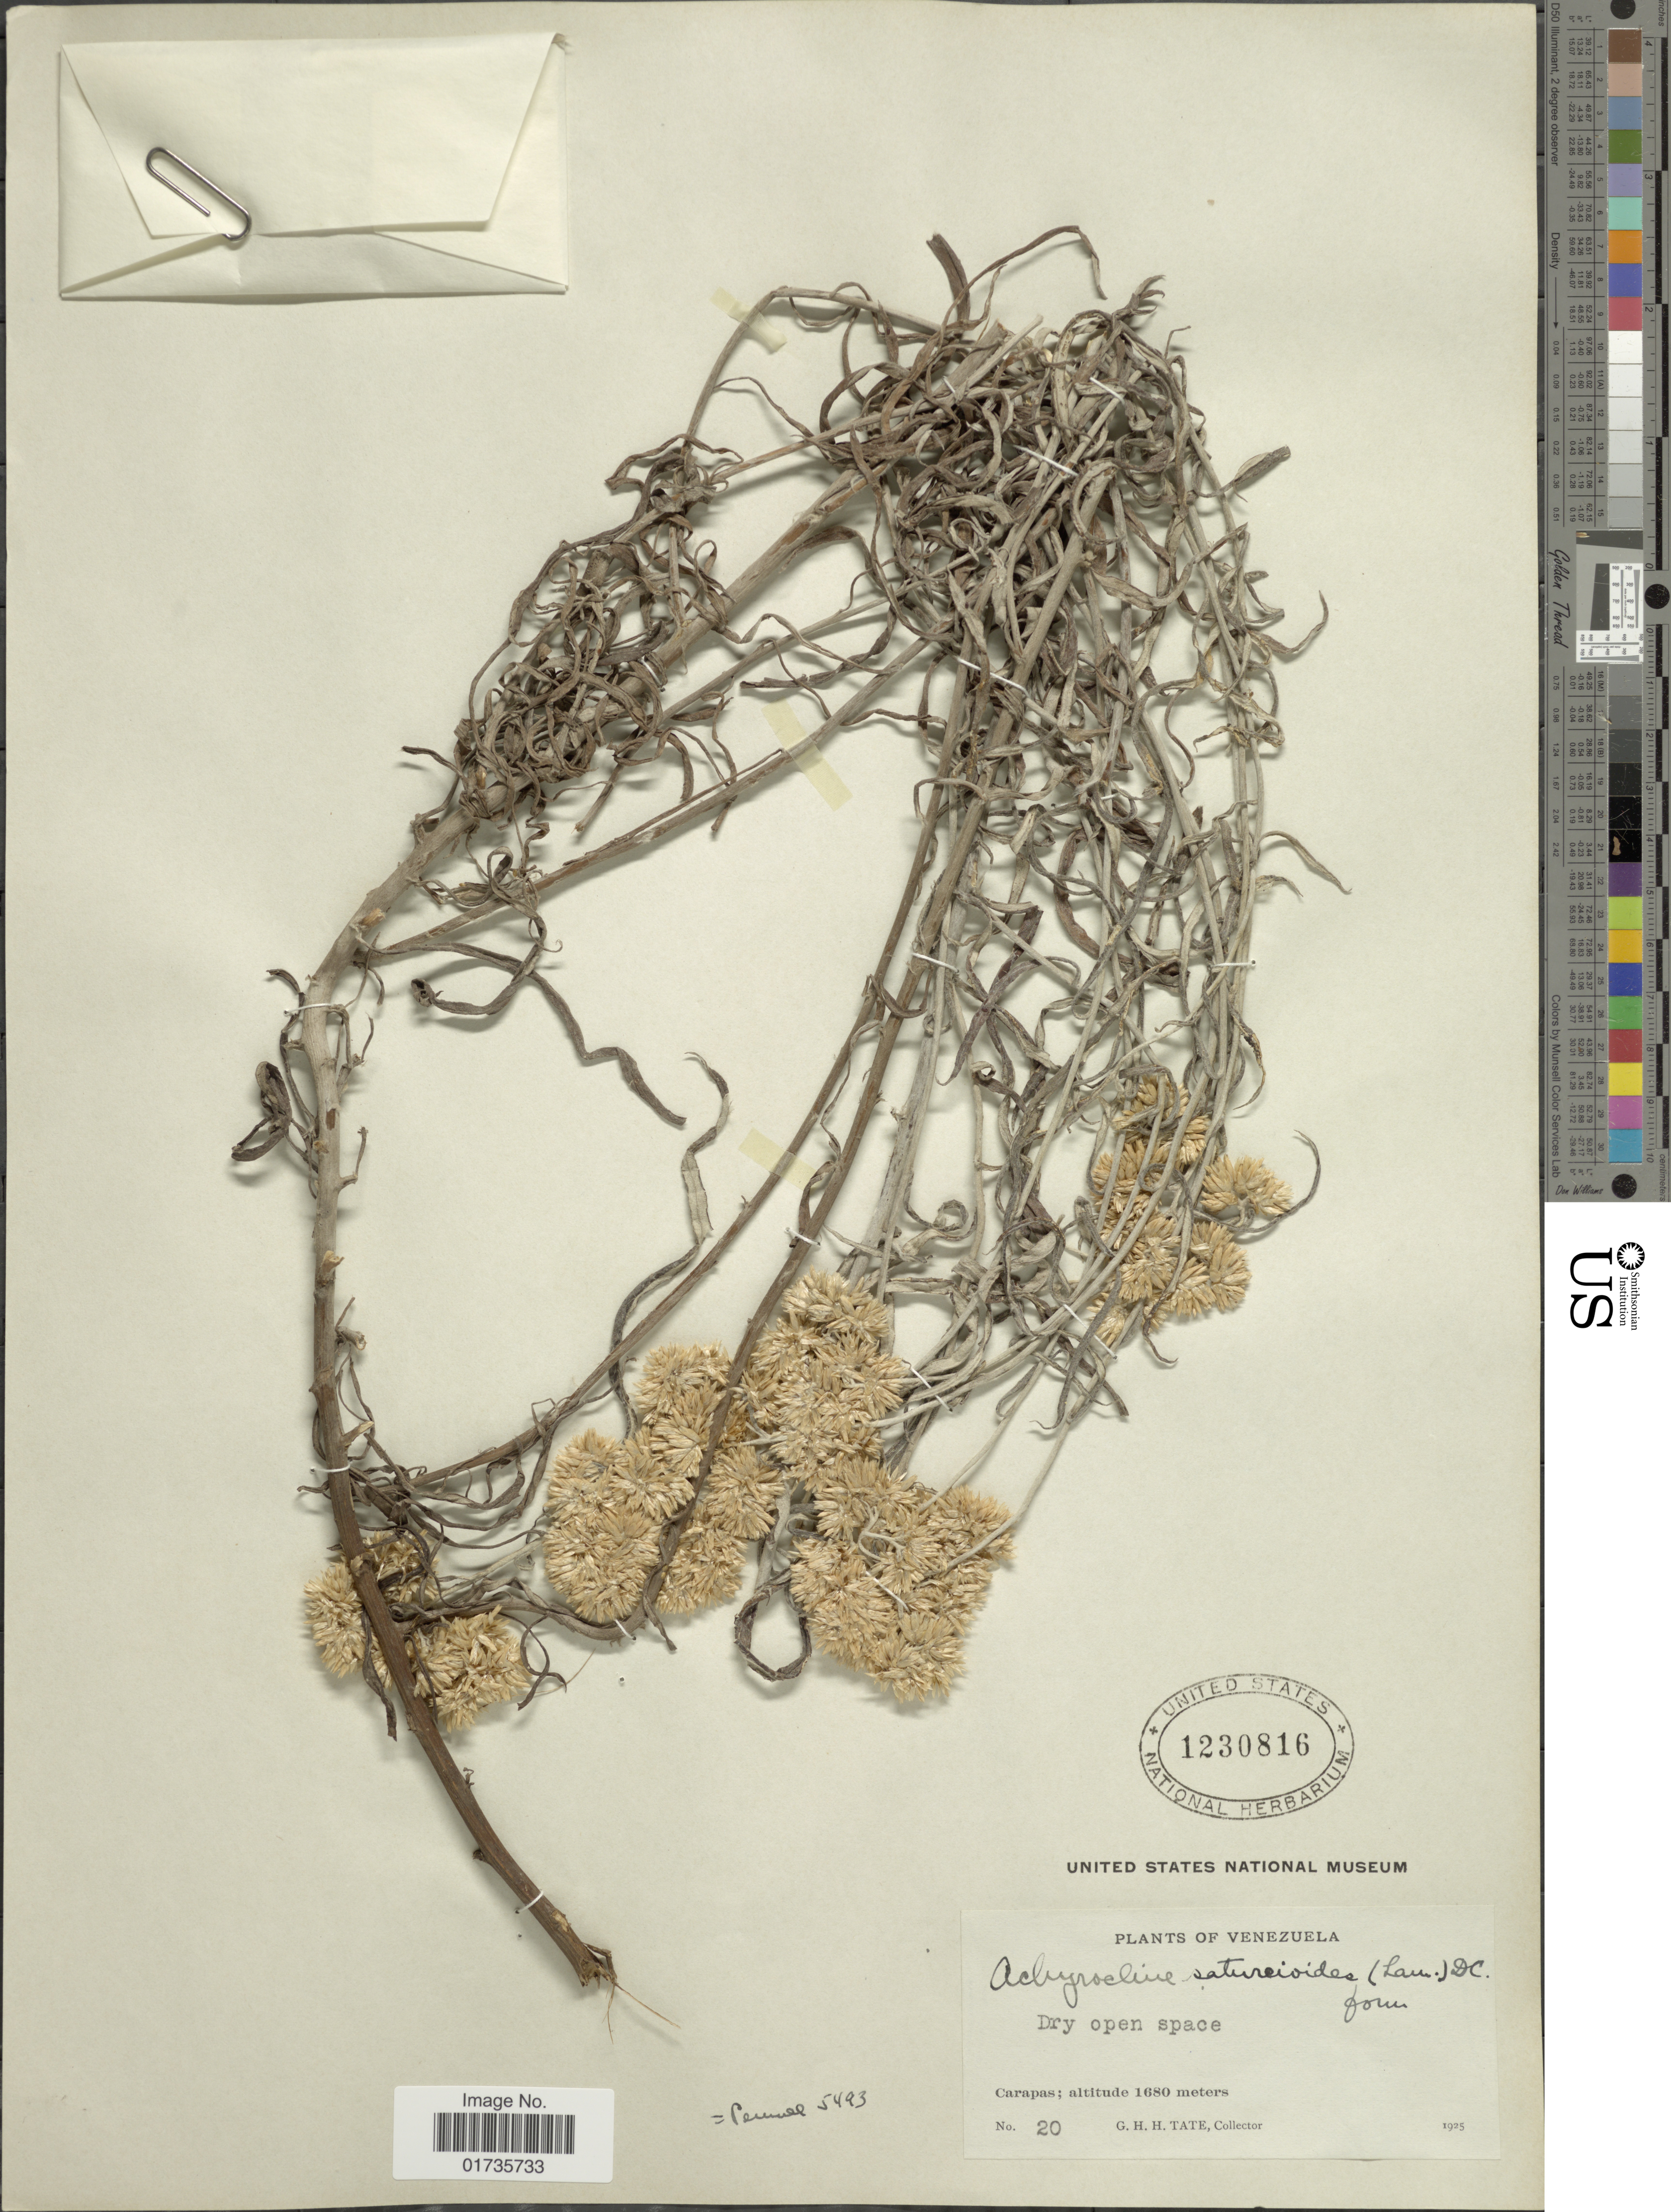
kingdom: Plantae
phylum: Tracheophyta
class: Magnoliopsida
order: Asterales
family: Asteraceae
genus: Achyrocline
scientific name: Achyrocline satureioides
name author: (Lam.) DC.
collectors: G. H. H.Tate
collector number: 20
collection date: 1925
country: Venezuela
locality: Dry open space, Carapas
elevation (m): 1680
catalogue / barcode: US 1230816